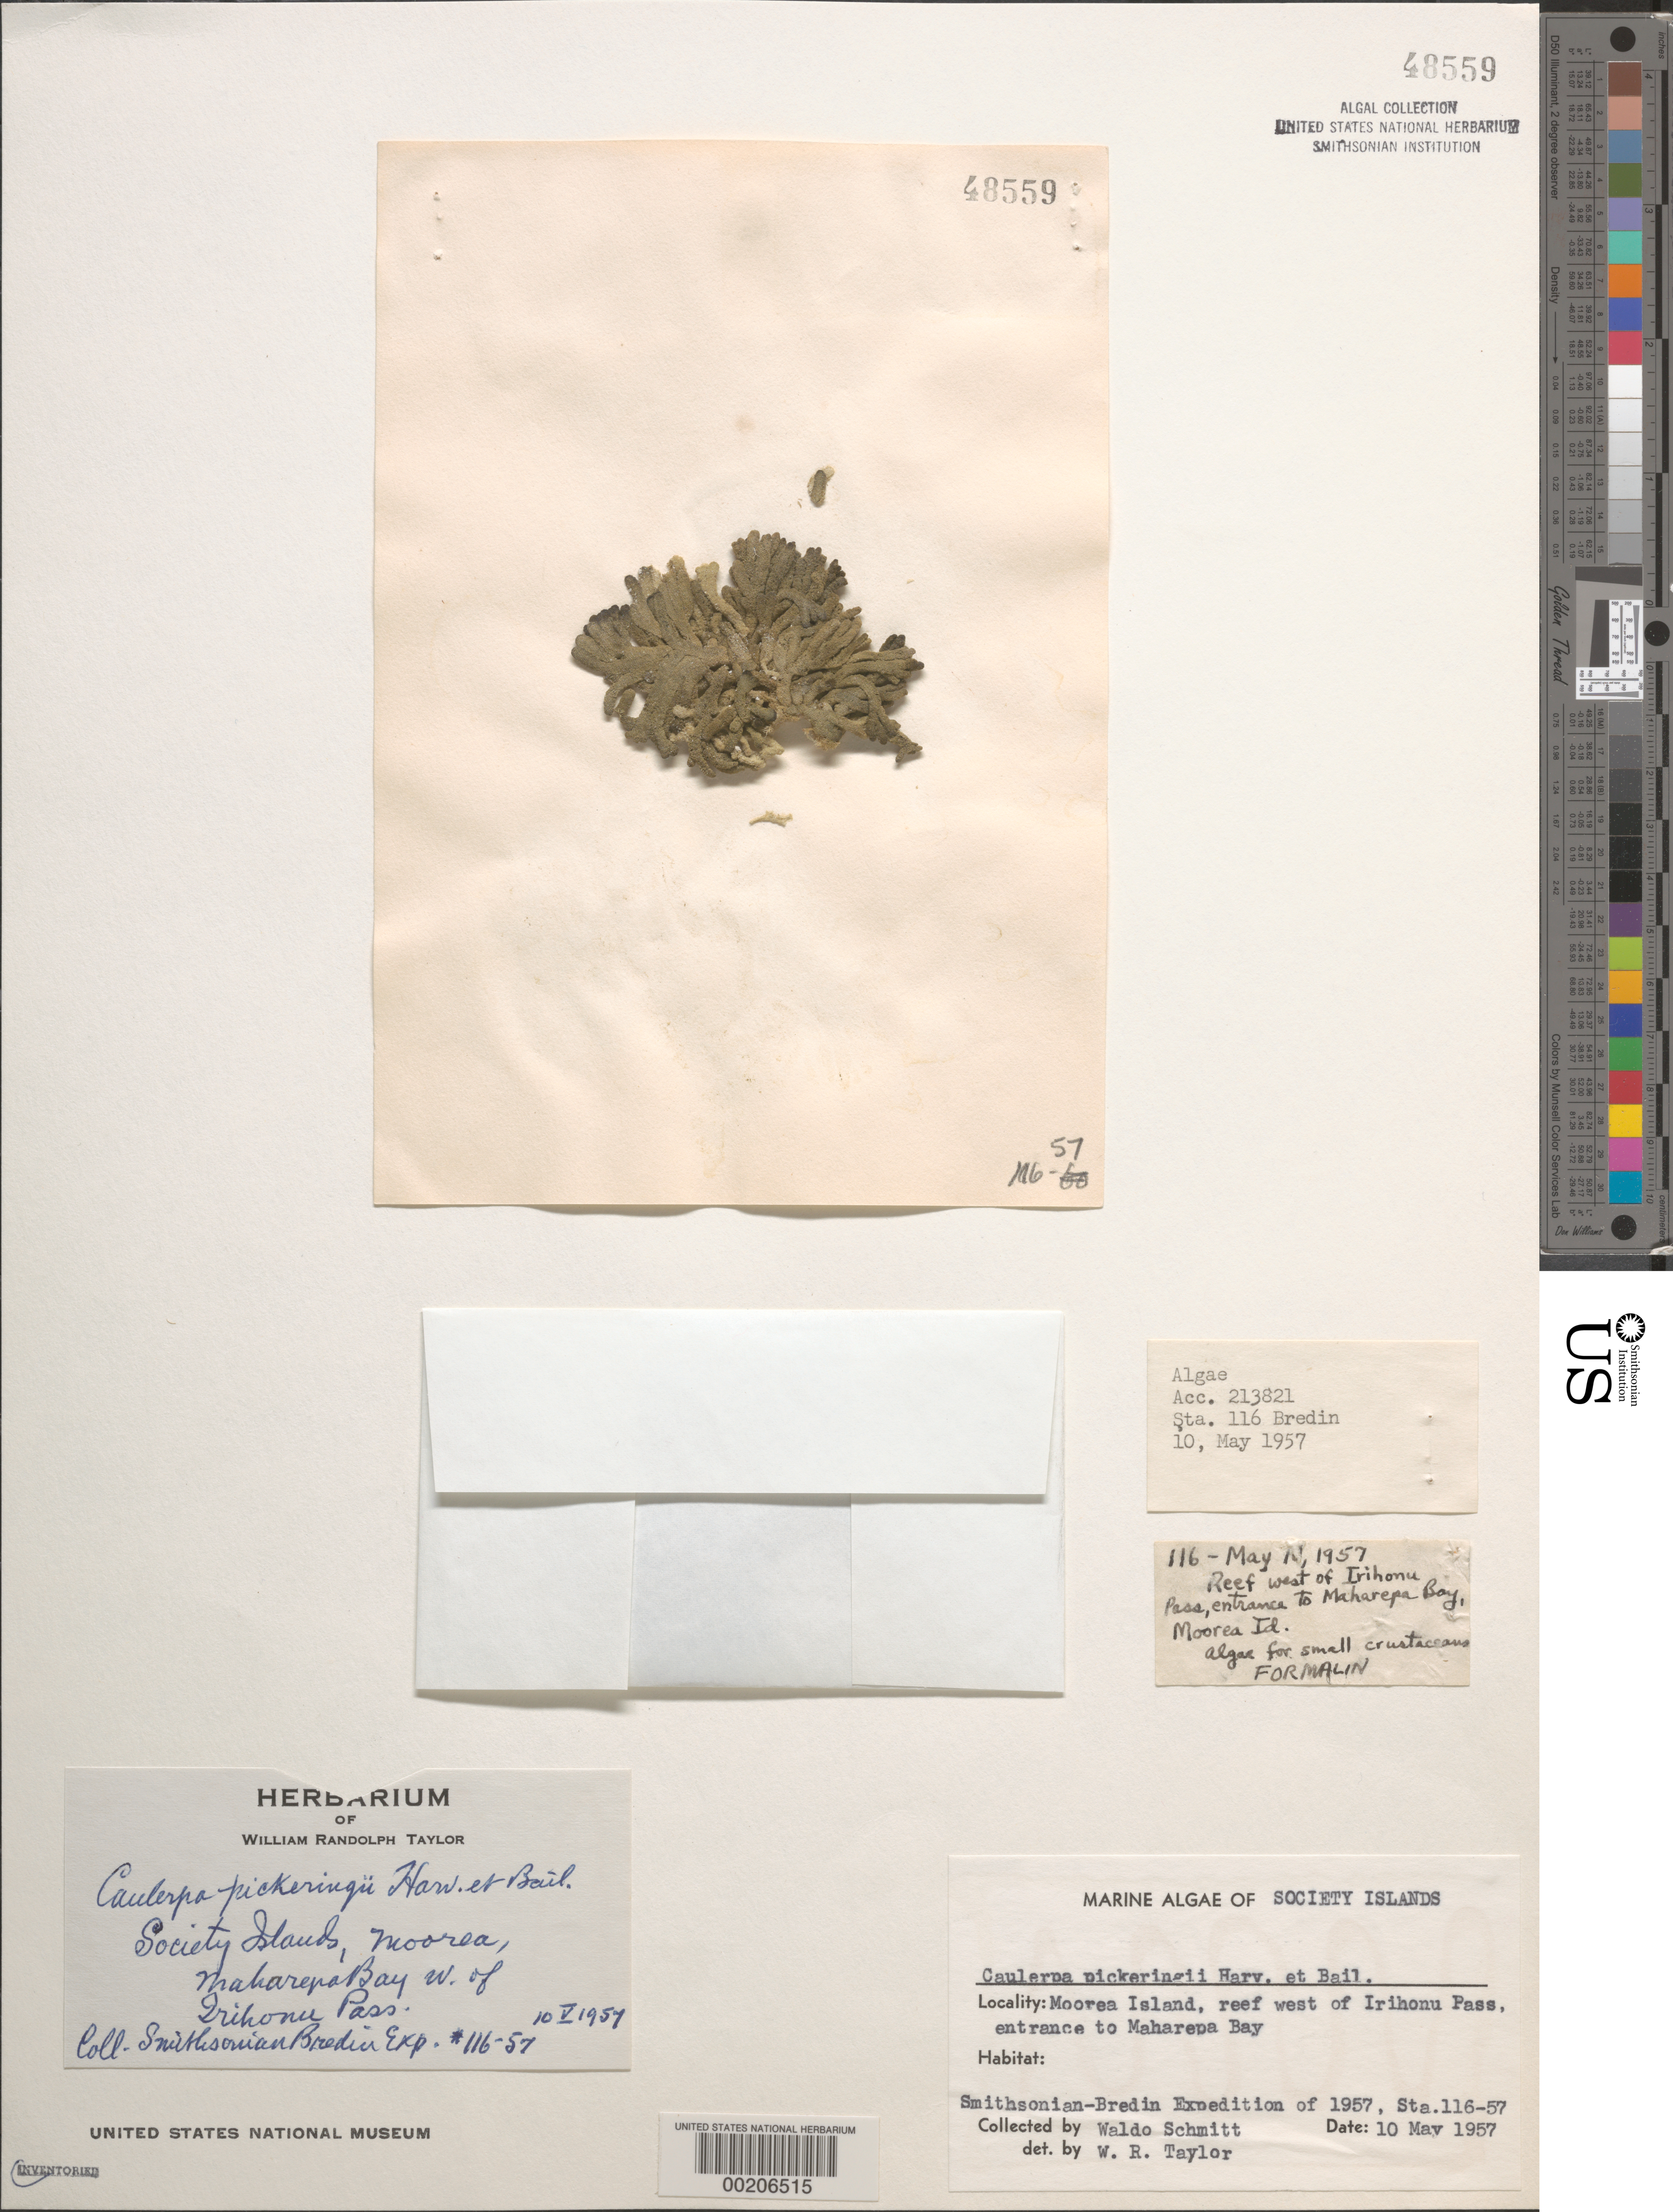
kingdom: Plantae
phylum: Chlorophyta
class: Ulvophyceae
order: Bryopsidales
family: Caulerpaceae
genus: Caulerpa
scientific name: Caulerpa pickeringii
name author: Harv. & Bailey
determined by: Taylor, William R.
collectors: W. L. Schmitt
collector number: Station 116-57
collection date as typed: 10 May 1957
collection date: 1957-05-10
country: French Polynesia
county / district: Moorea-Maiao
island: Moorea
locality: Reef west of Irihonu Pass, Maharepa Bay entrance [near Tahiti]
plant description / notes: Smithsonian-Bredin Expedition, 1957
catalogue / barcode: US 48559